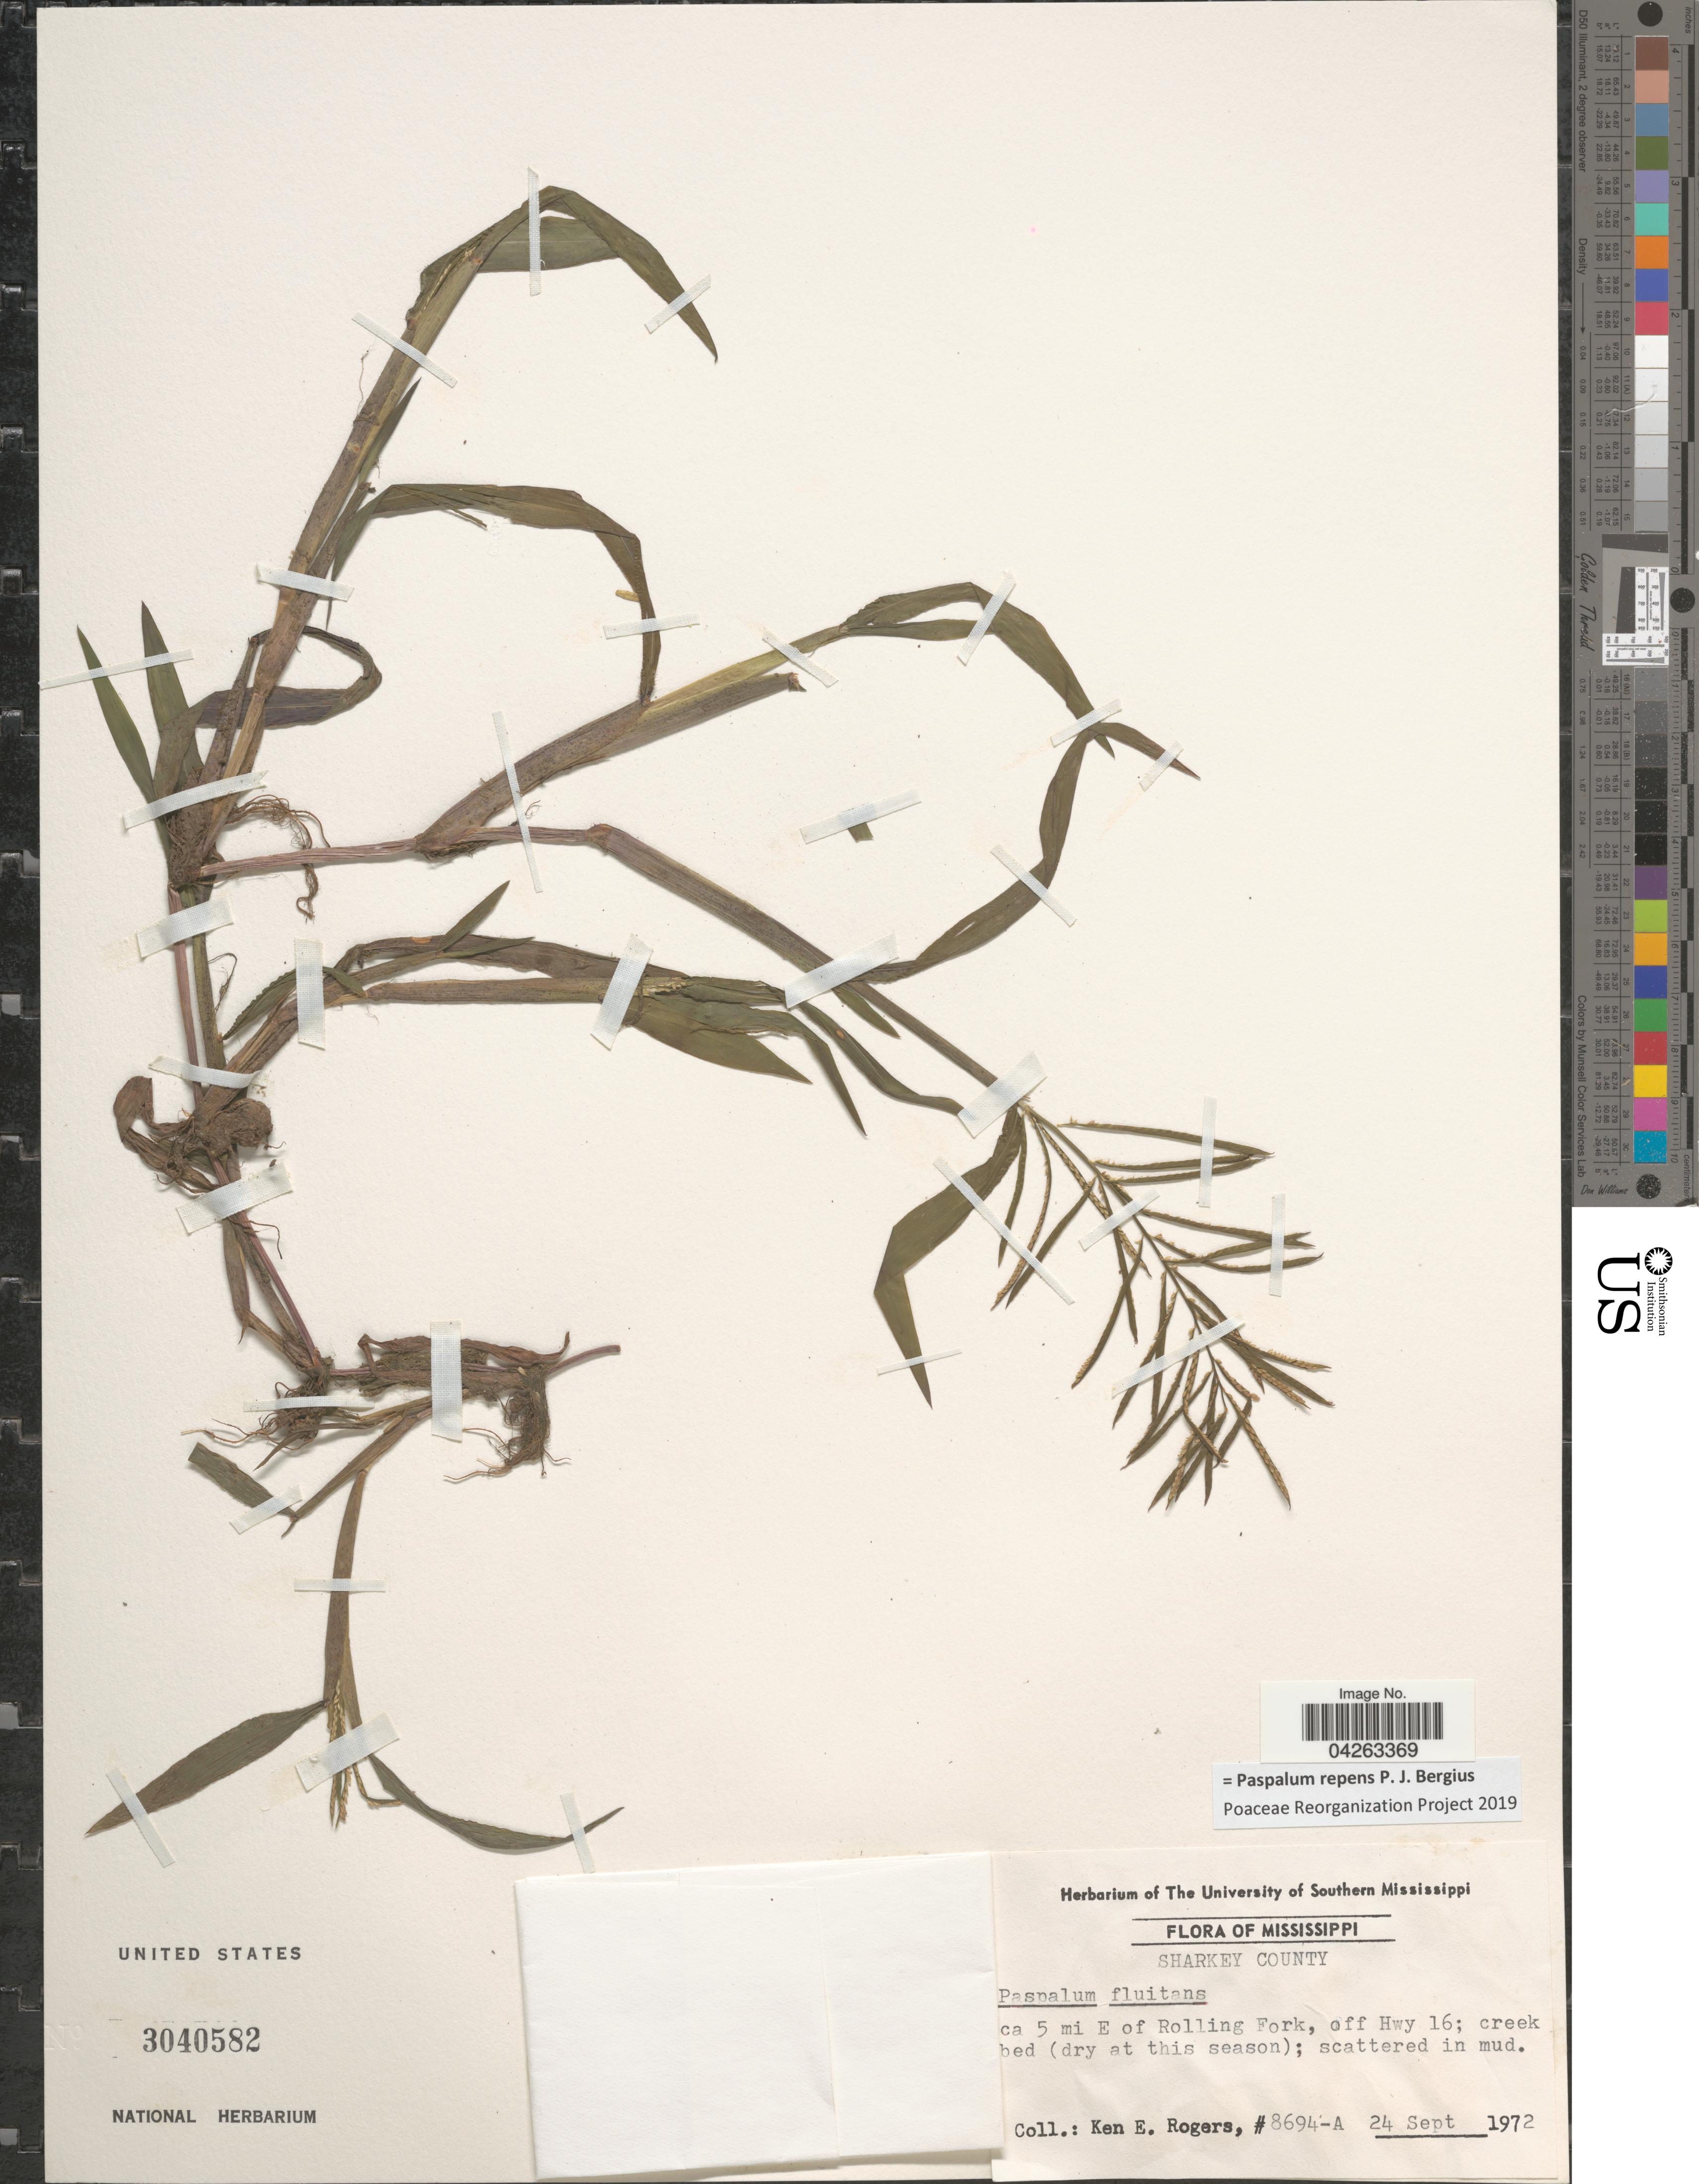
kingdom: Plantae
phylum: Tracheophyta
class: Liliopsida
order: Poales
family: Poaceae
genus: Paspalum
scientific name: Paspalum repens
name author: P.J. Bergius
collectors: K. Rogers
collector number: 8694-A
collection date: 1972-09-24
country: United States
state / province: Mississippi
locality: Sharkey County. Ca 5 mi E of Rolling Fork, off Hwy 16.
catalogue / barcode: US 3040582